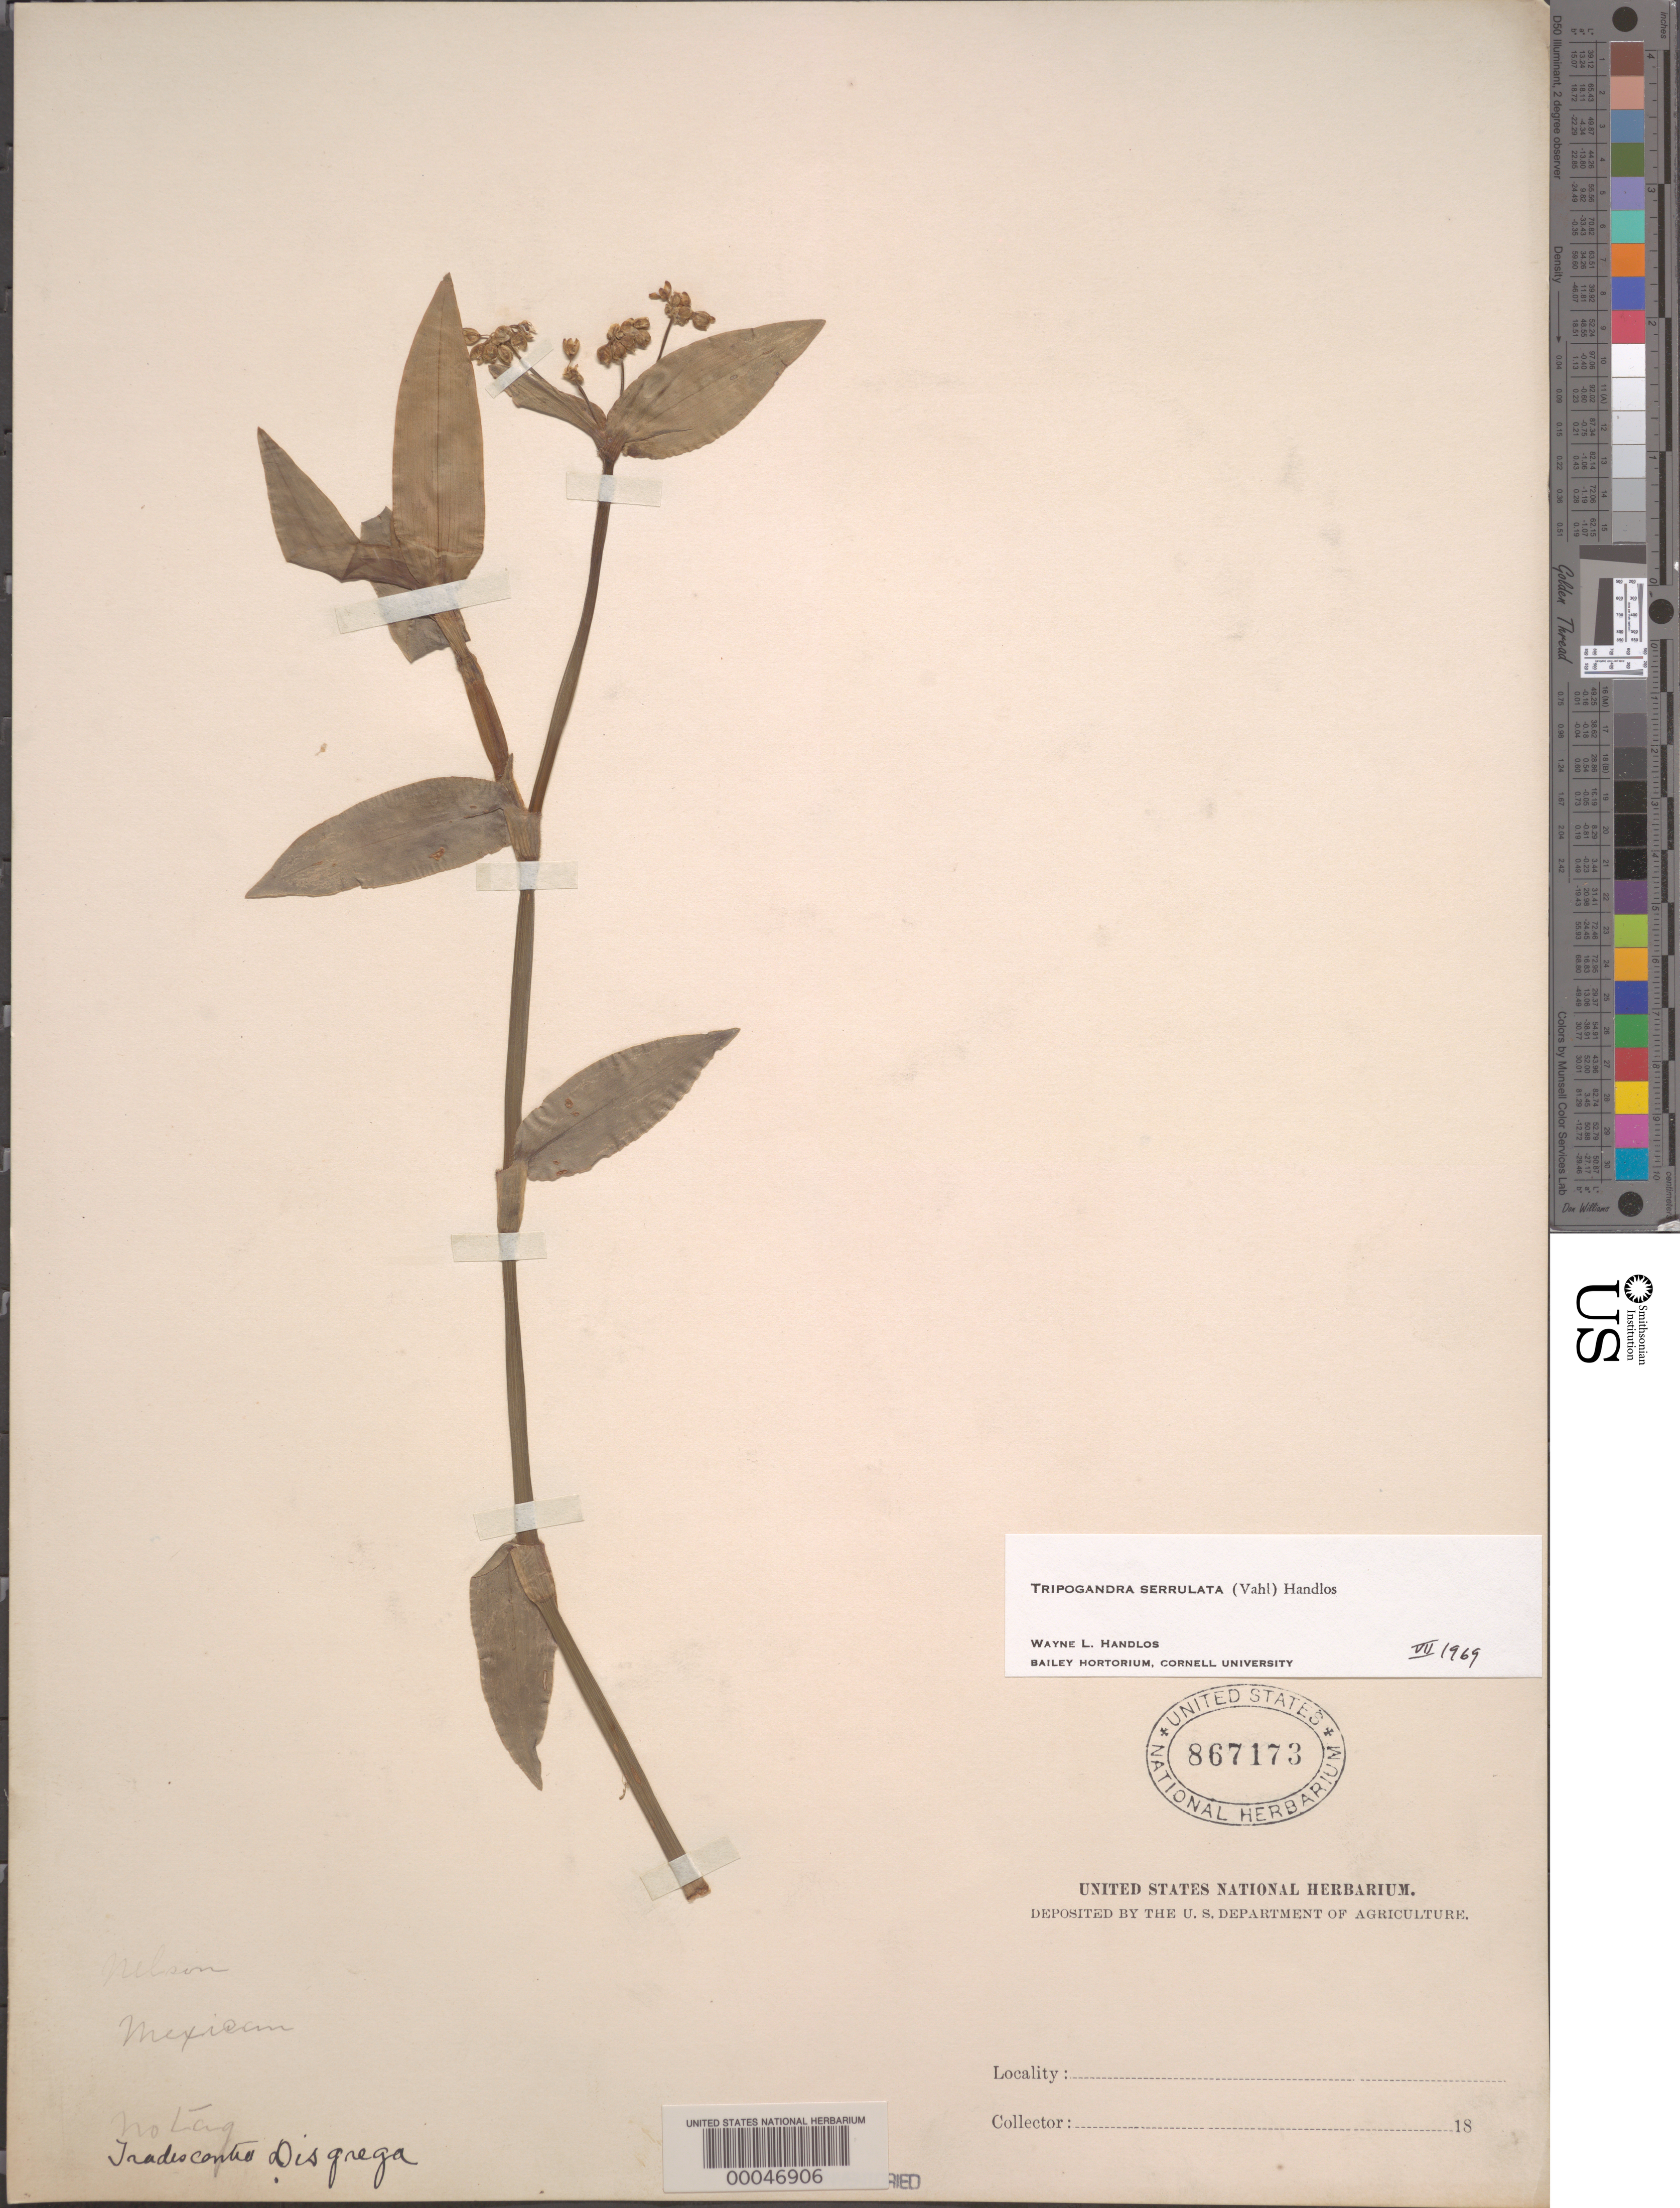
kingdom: Plantae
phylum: Tracheophyta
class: Liliopsida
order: Commelinales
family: Commelinaceae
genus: Tripogandra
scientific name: Tripogandra serrulata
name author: (Vahl) Handlos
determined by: Handlos, W. L.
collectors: E. W. Nelson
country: Mexico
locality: E of Monserrat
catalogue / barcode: US 867173